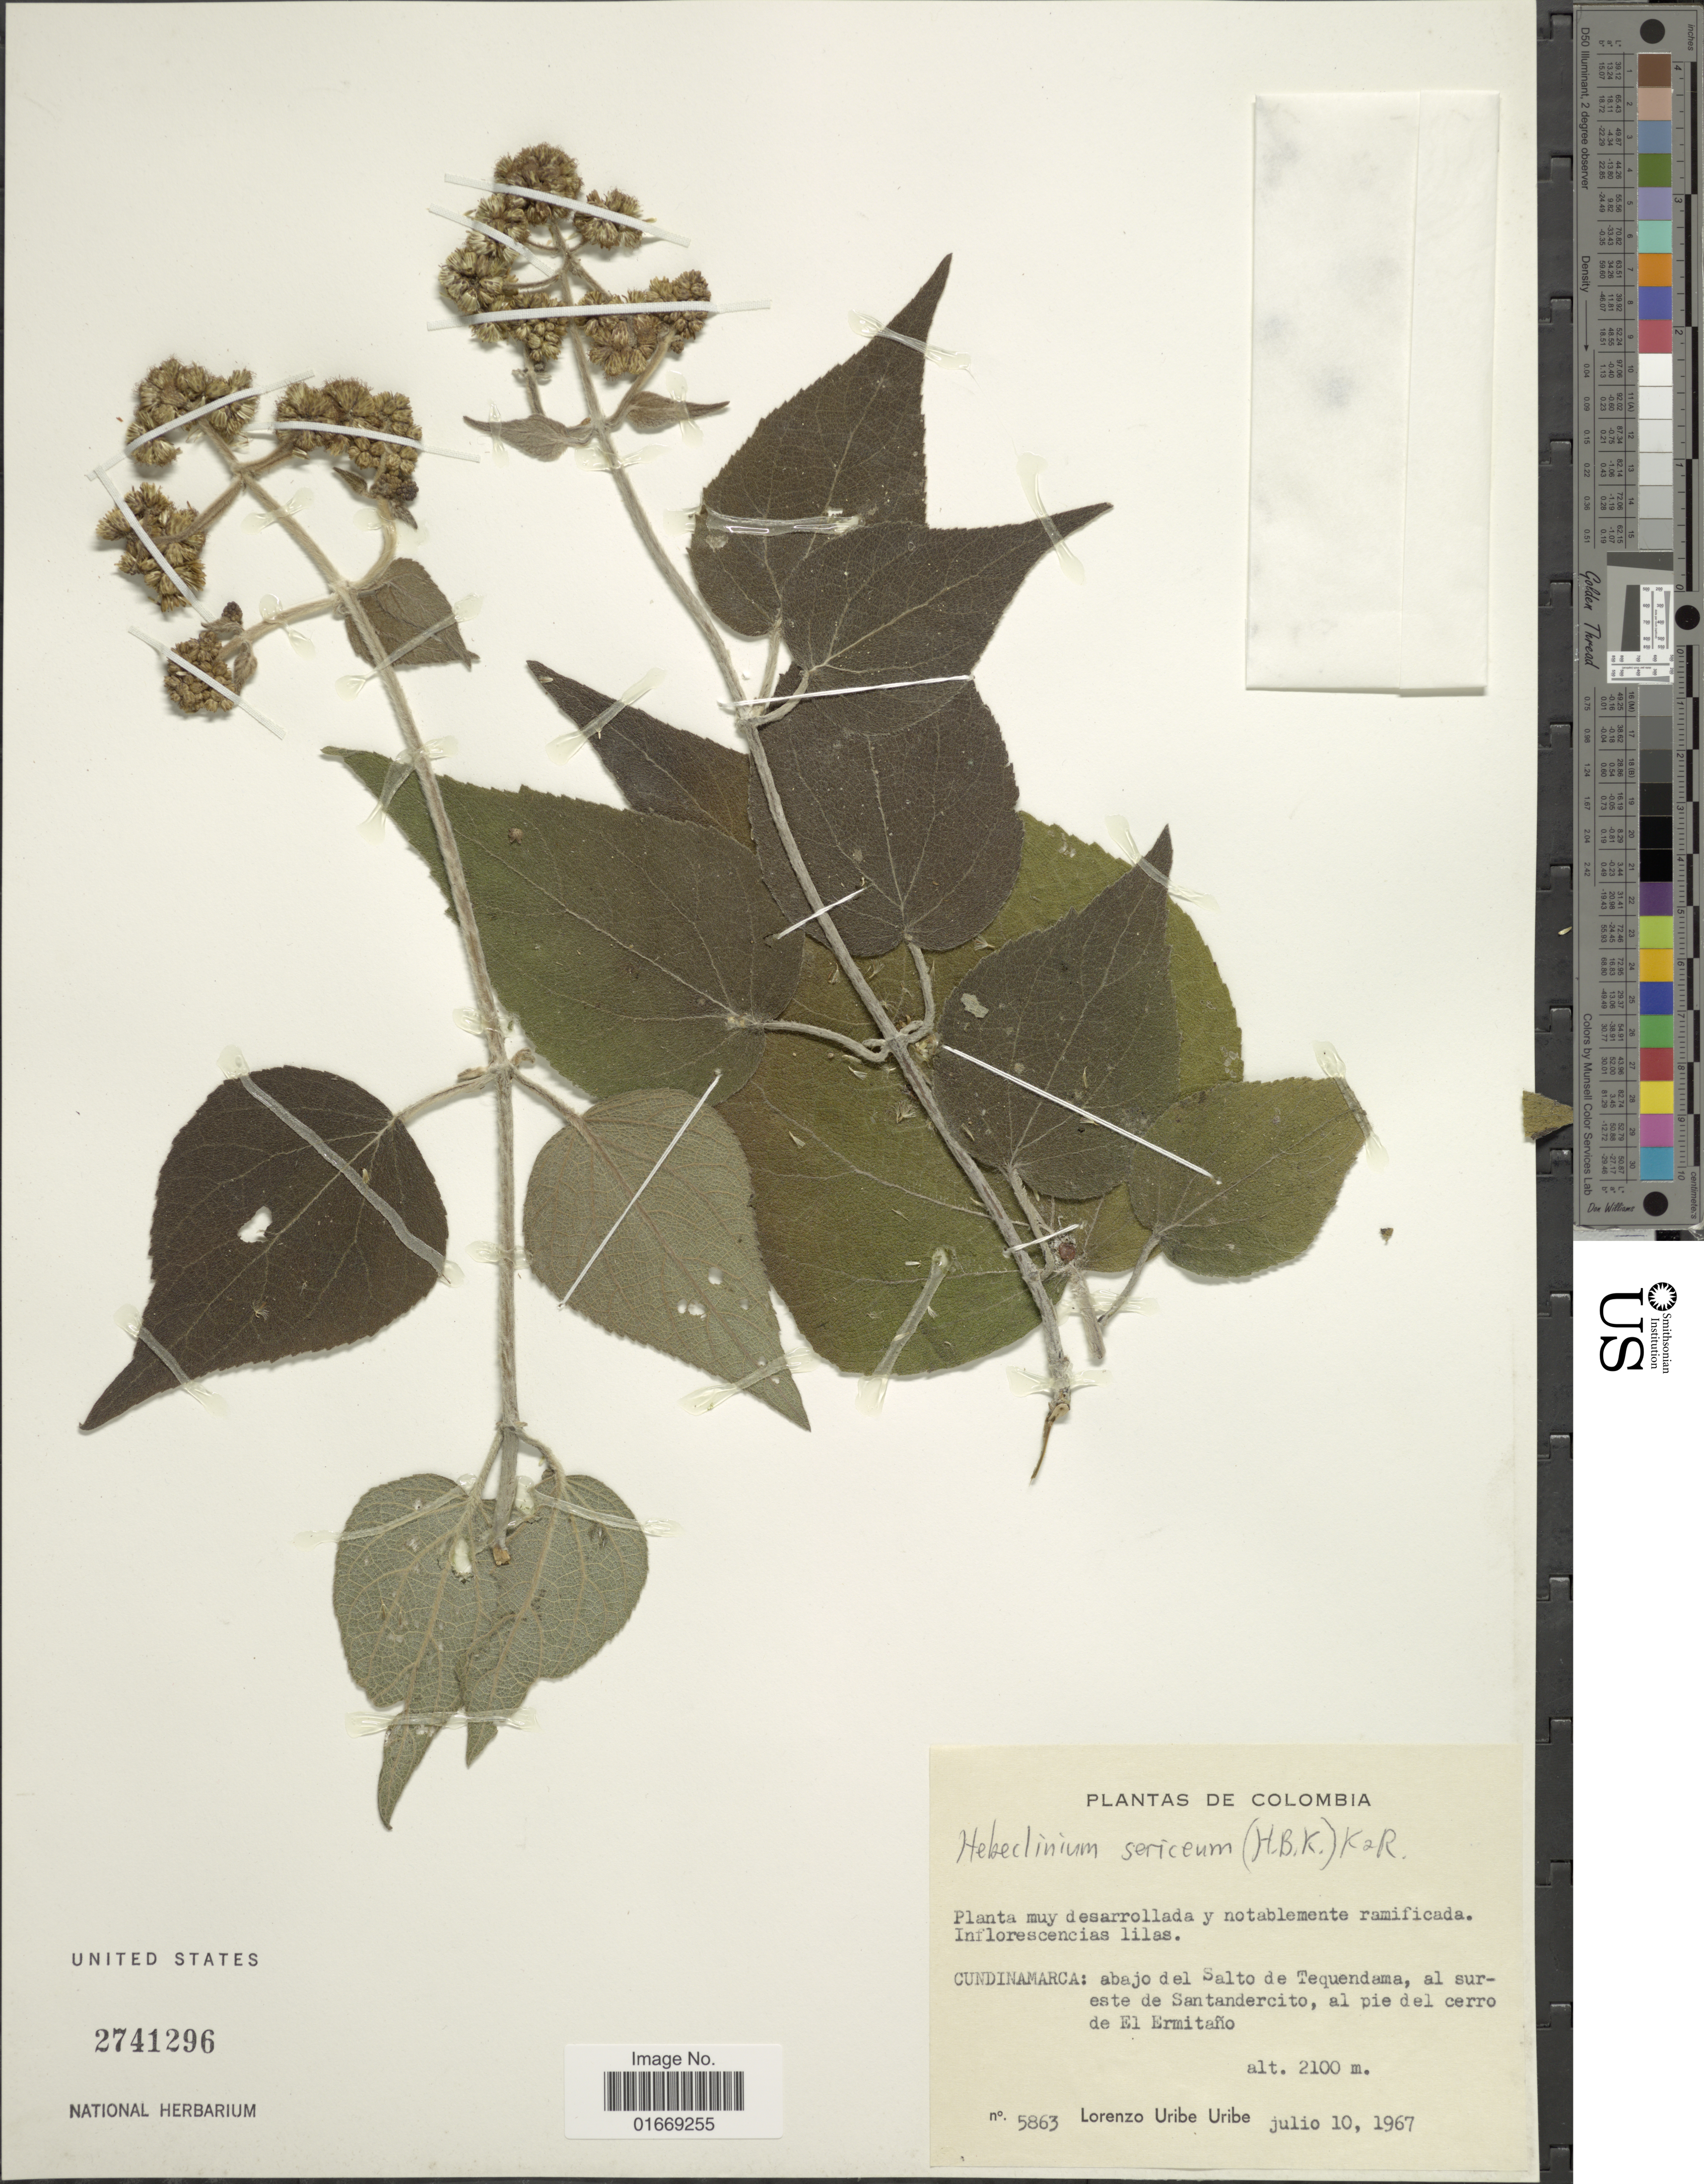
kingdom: Plantae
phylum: Tracheophyta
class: Magnoliopsida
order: Asterales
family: Asteraceae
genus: Hebeclinium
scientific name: Hebeclinium sericeum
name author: (Kunth) R.M. King & H. Rob.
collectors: L. Uribe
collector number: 5863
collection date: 1967-07-10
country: Colombia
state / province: Cundinamarca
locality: Cundinamarca: abajo del Salto de Tequendama, al sureste de Santandercito, al pie del cerro de El Ermitaño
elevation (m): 2100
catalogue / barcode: US 2741296